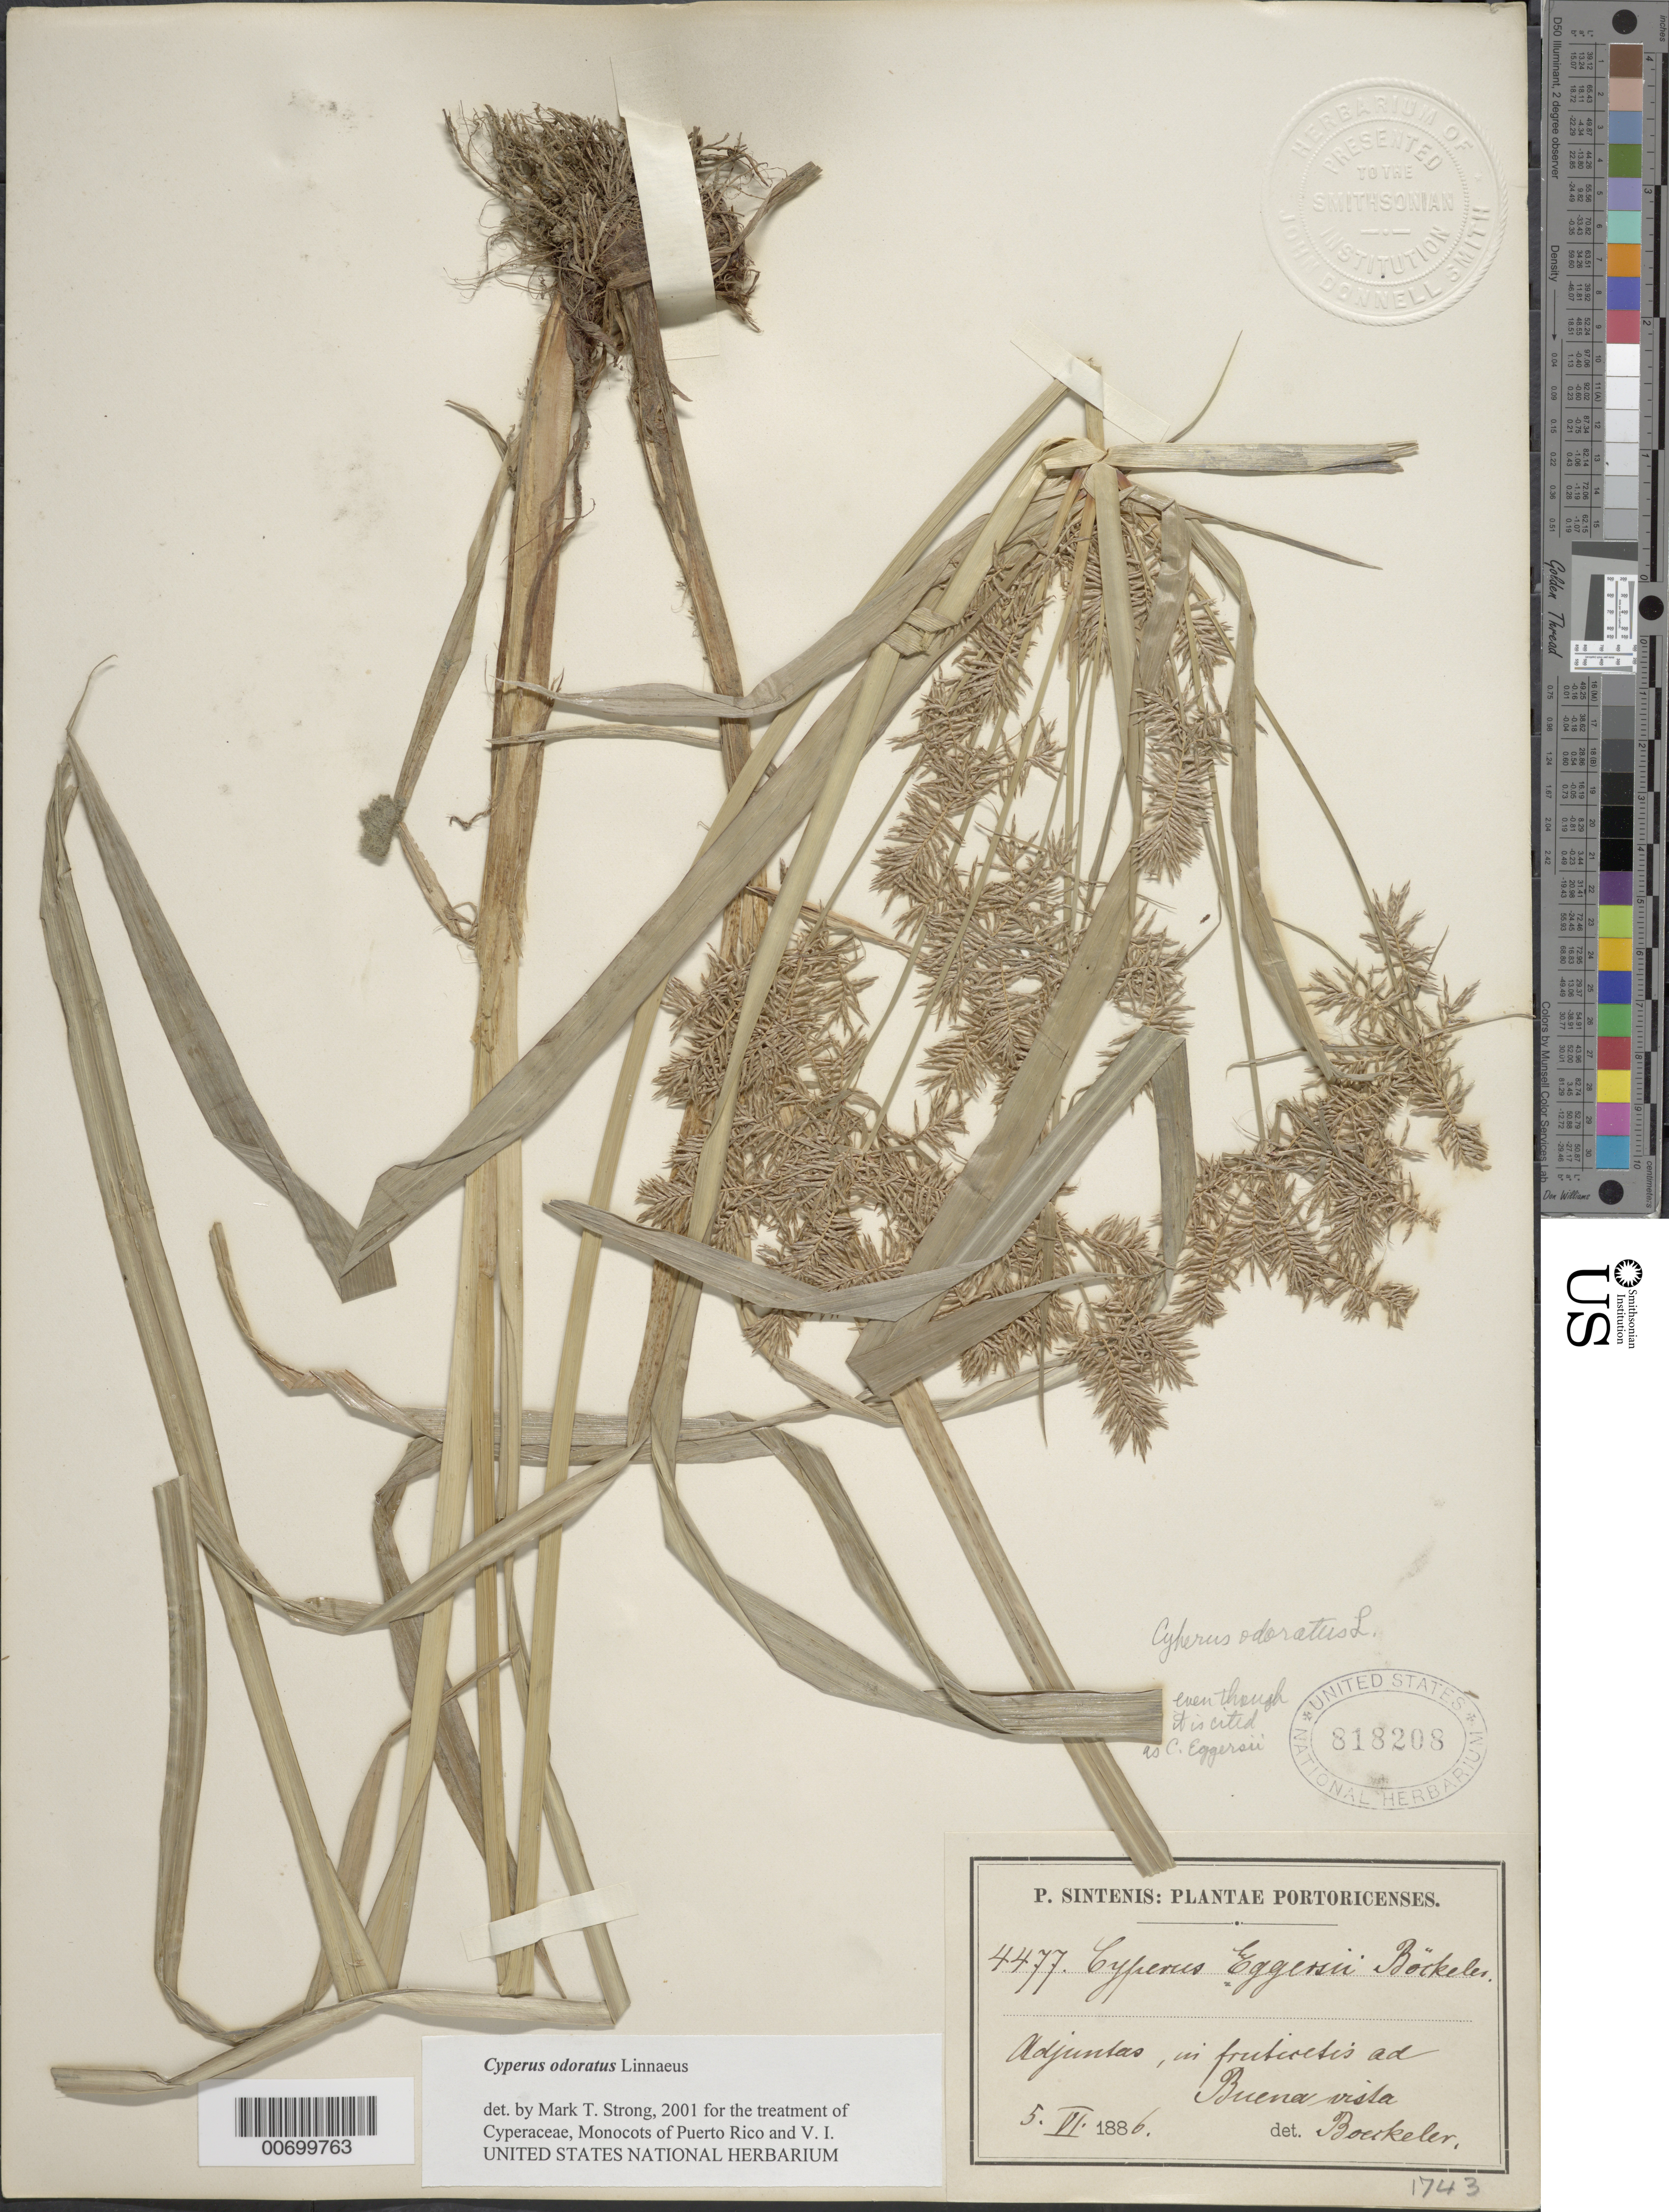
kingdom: Plantae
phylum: Tracheophyta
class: Liliopsida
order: Poales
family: Cyperaceae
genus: Cyperus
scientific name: Cyperus odoratus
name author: L.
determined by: Strong, M. T., (US), Smithsonian Institution - National Museum of Natural History (UNITED STATES)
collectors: P. Sintenis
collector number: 4477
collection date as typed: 05 Jun 1886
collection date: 1886-06-05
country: Puerto Rico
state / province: Adjuntas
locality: Adjuntas.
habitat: In fruticetis ad Buena Vista.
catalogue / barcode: US 818208